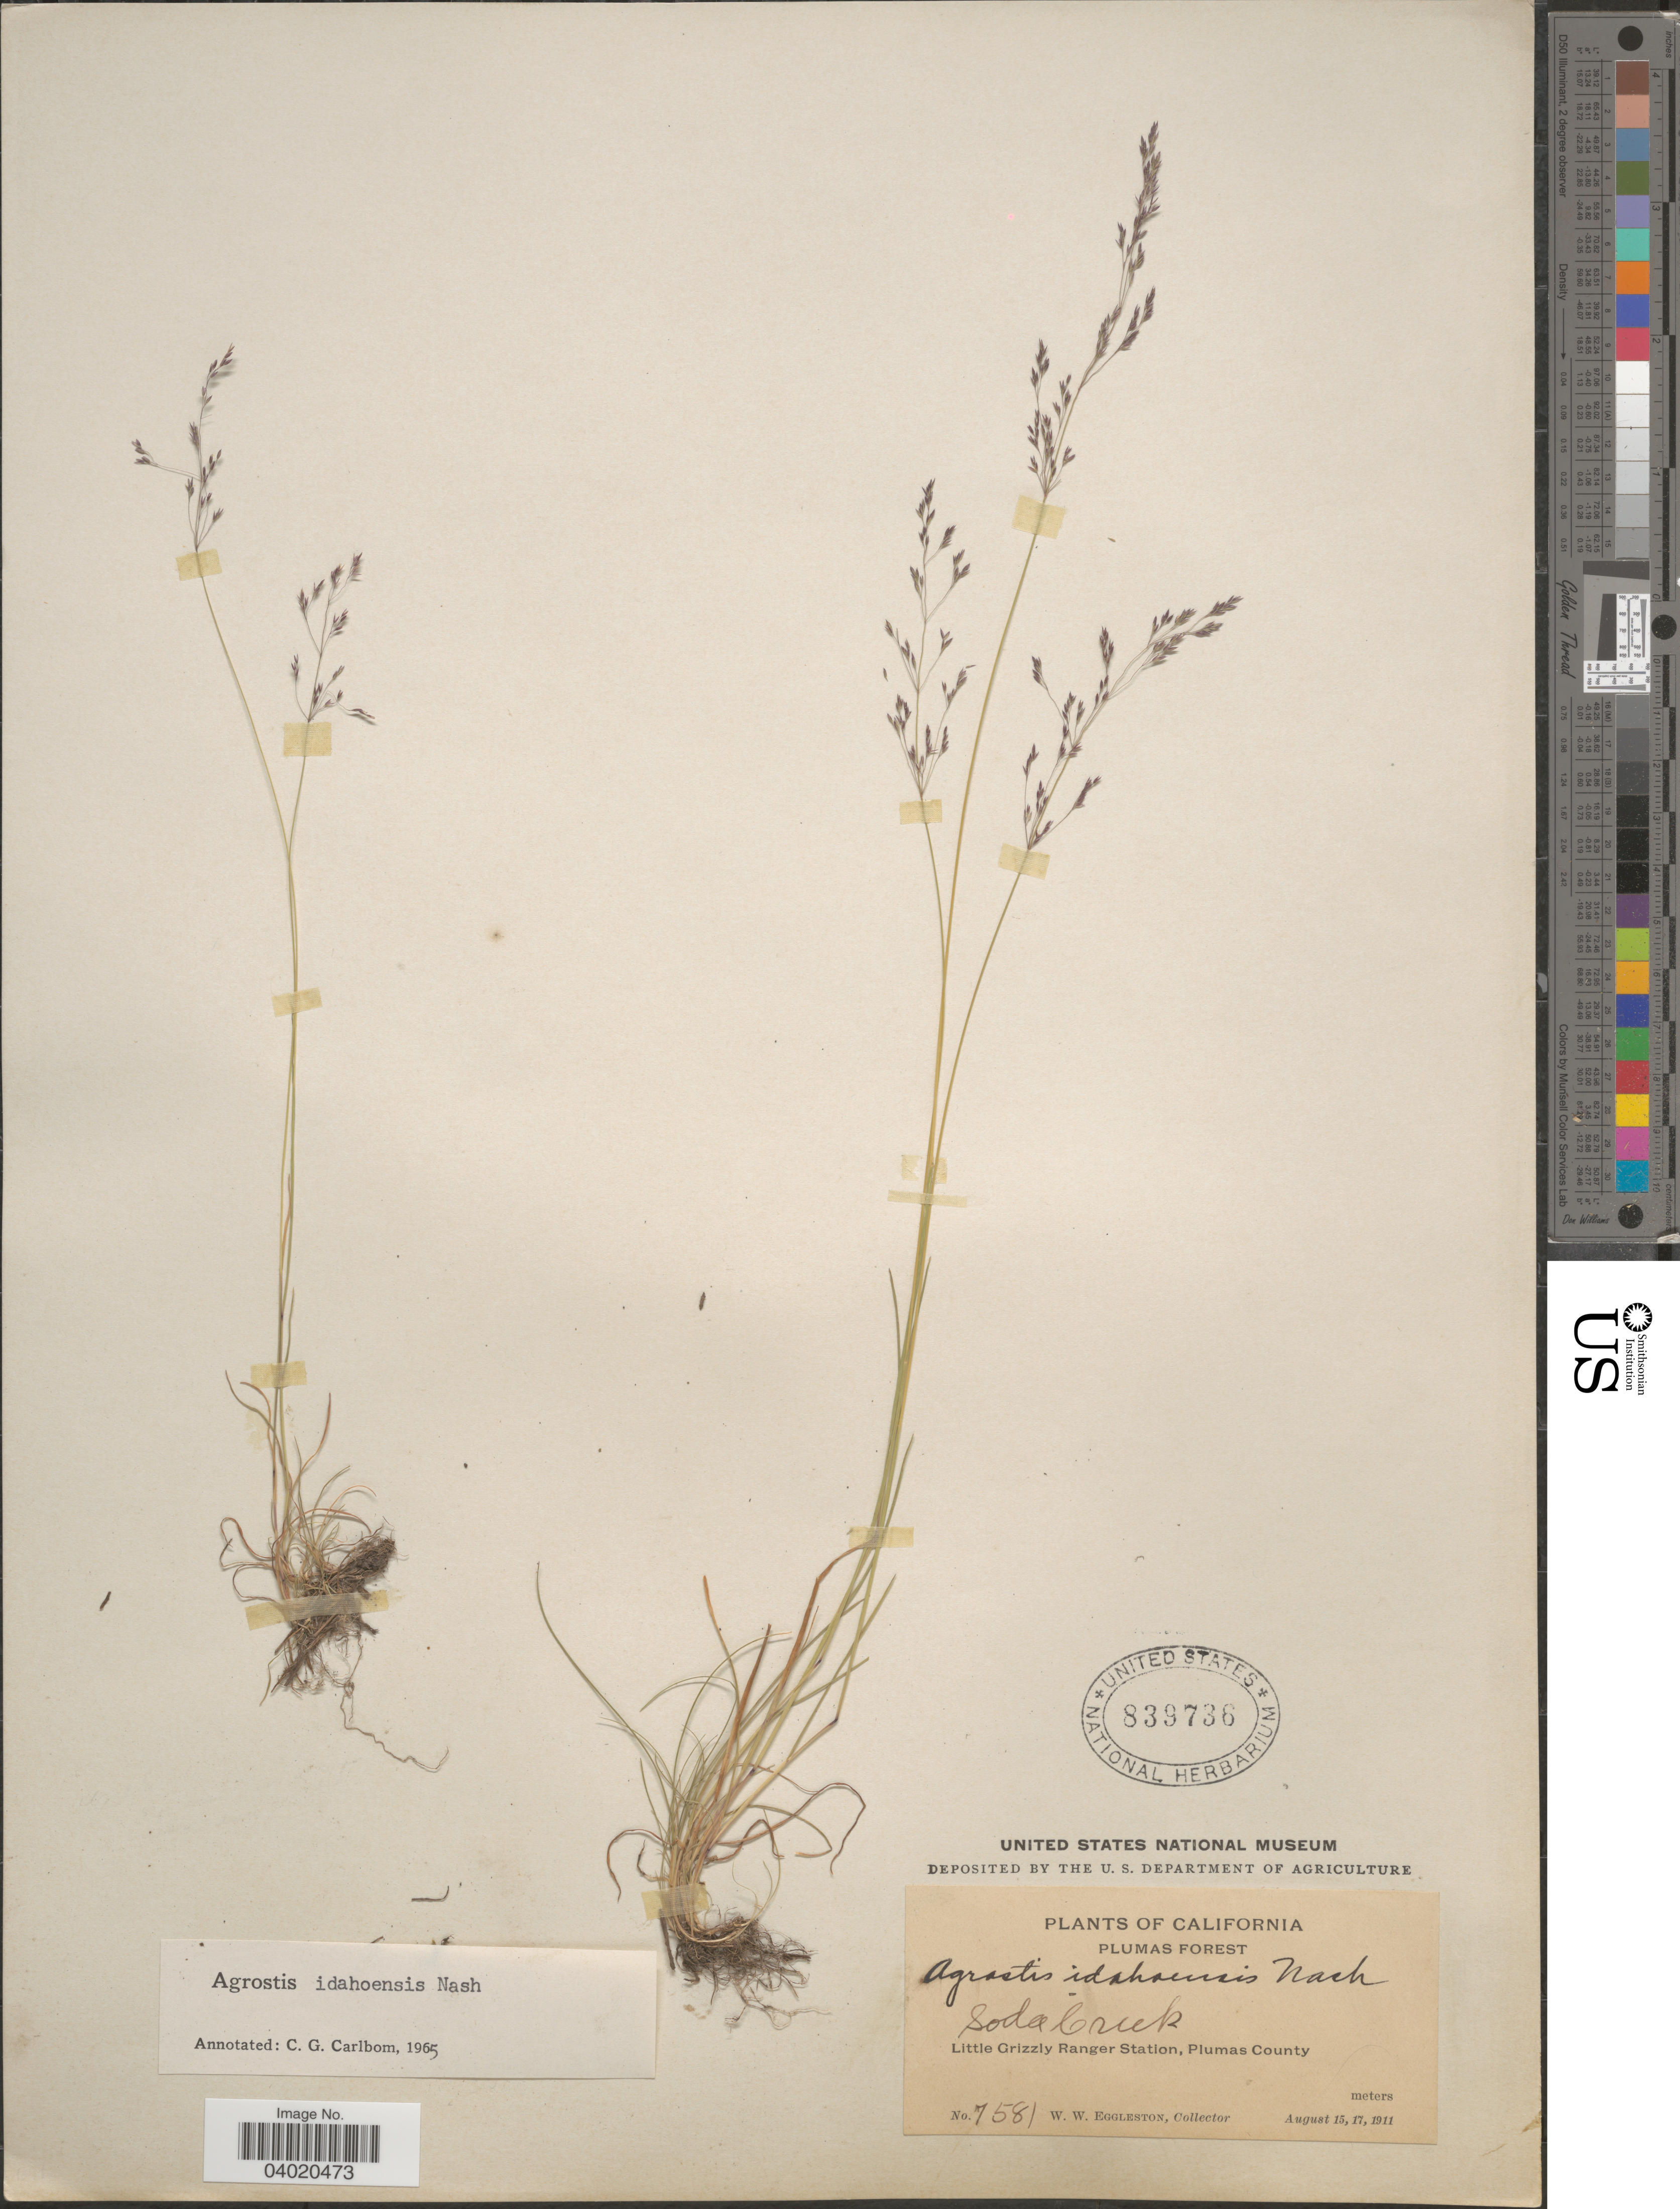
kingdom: Plantae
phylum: Tracheophyta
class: Liliopsida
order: Poales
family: Poaceae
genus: Agrostis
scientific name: Agrostis idahoensis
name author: Nash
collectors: W. W. Eggleston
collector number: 7581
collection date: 1911-08-15/1911-08-17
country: United States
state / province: California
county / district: Plumas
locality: Plumas Forest. Soda Creek. Little Grizzly Ranger Station, Plumas County.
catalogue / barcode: US 839736